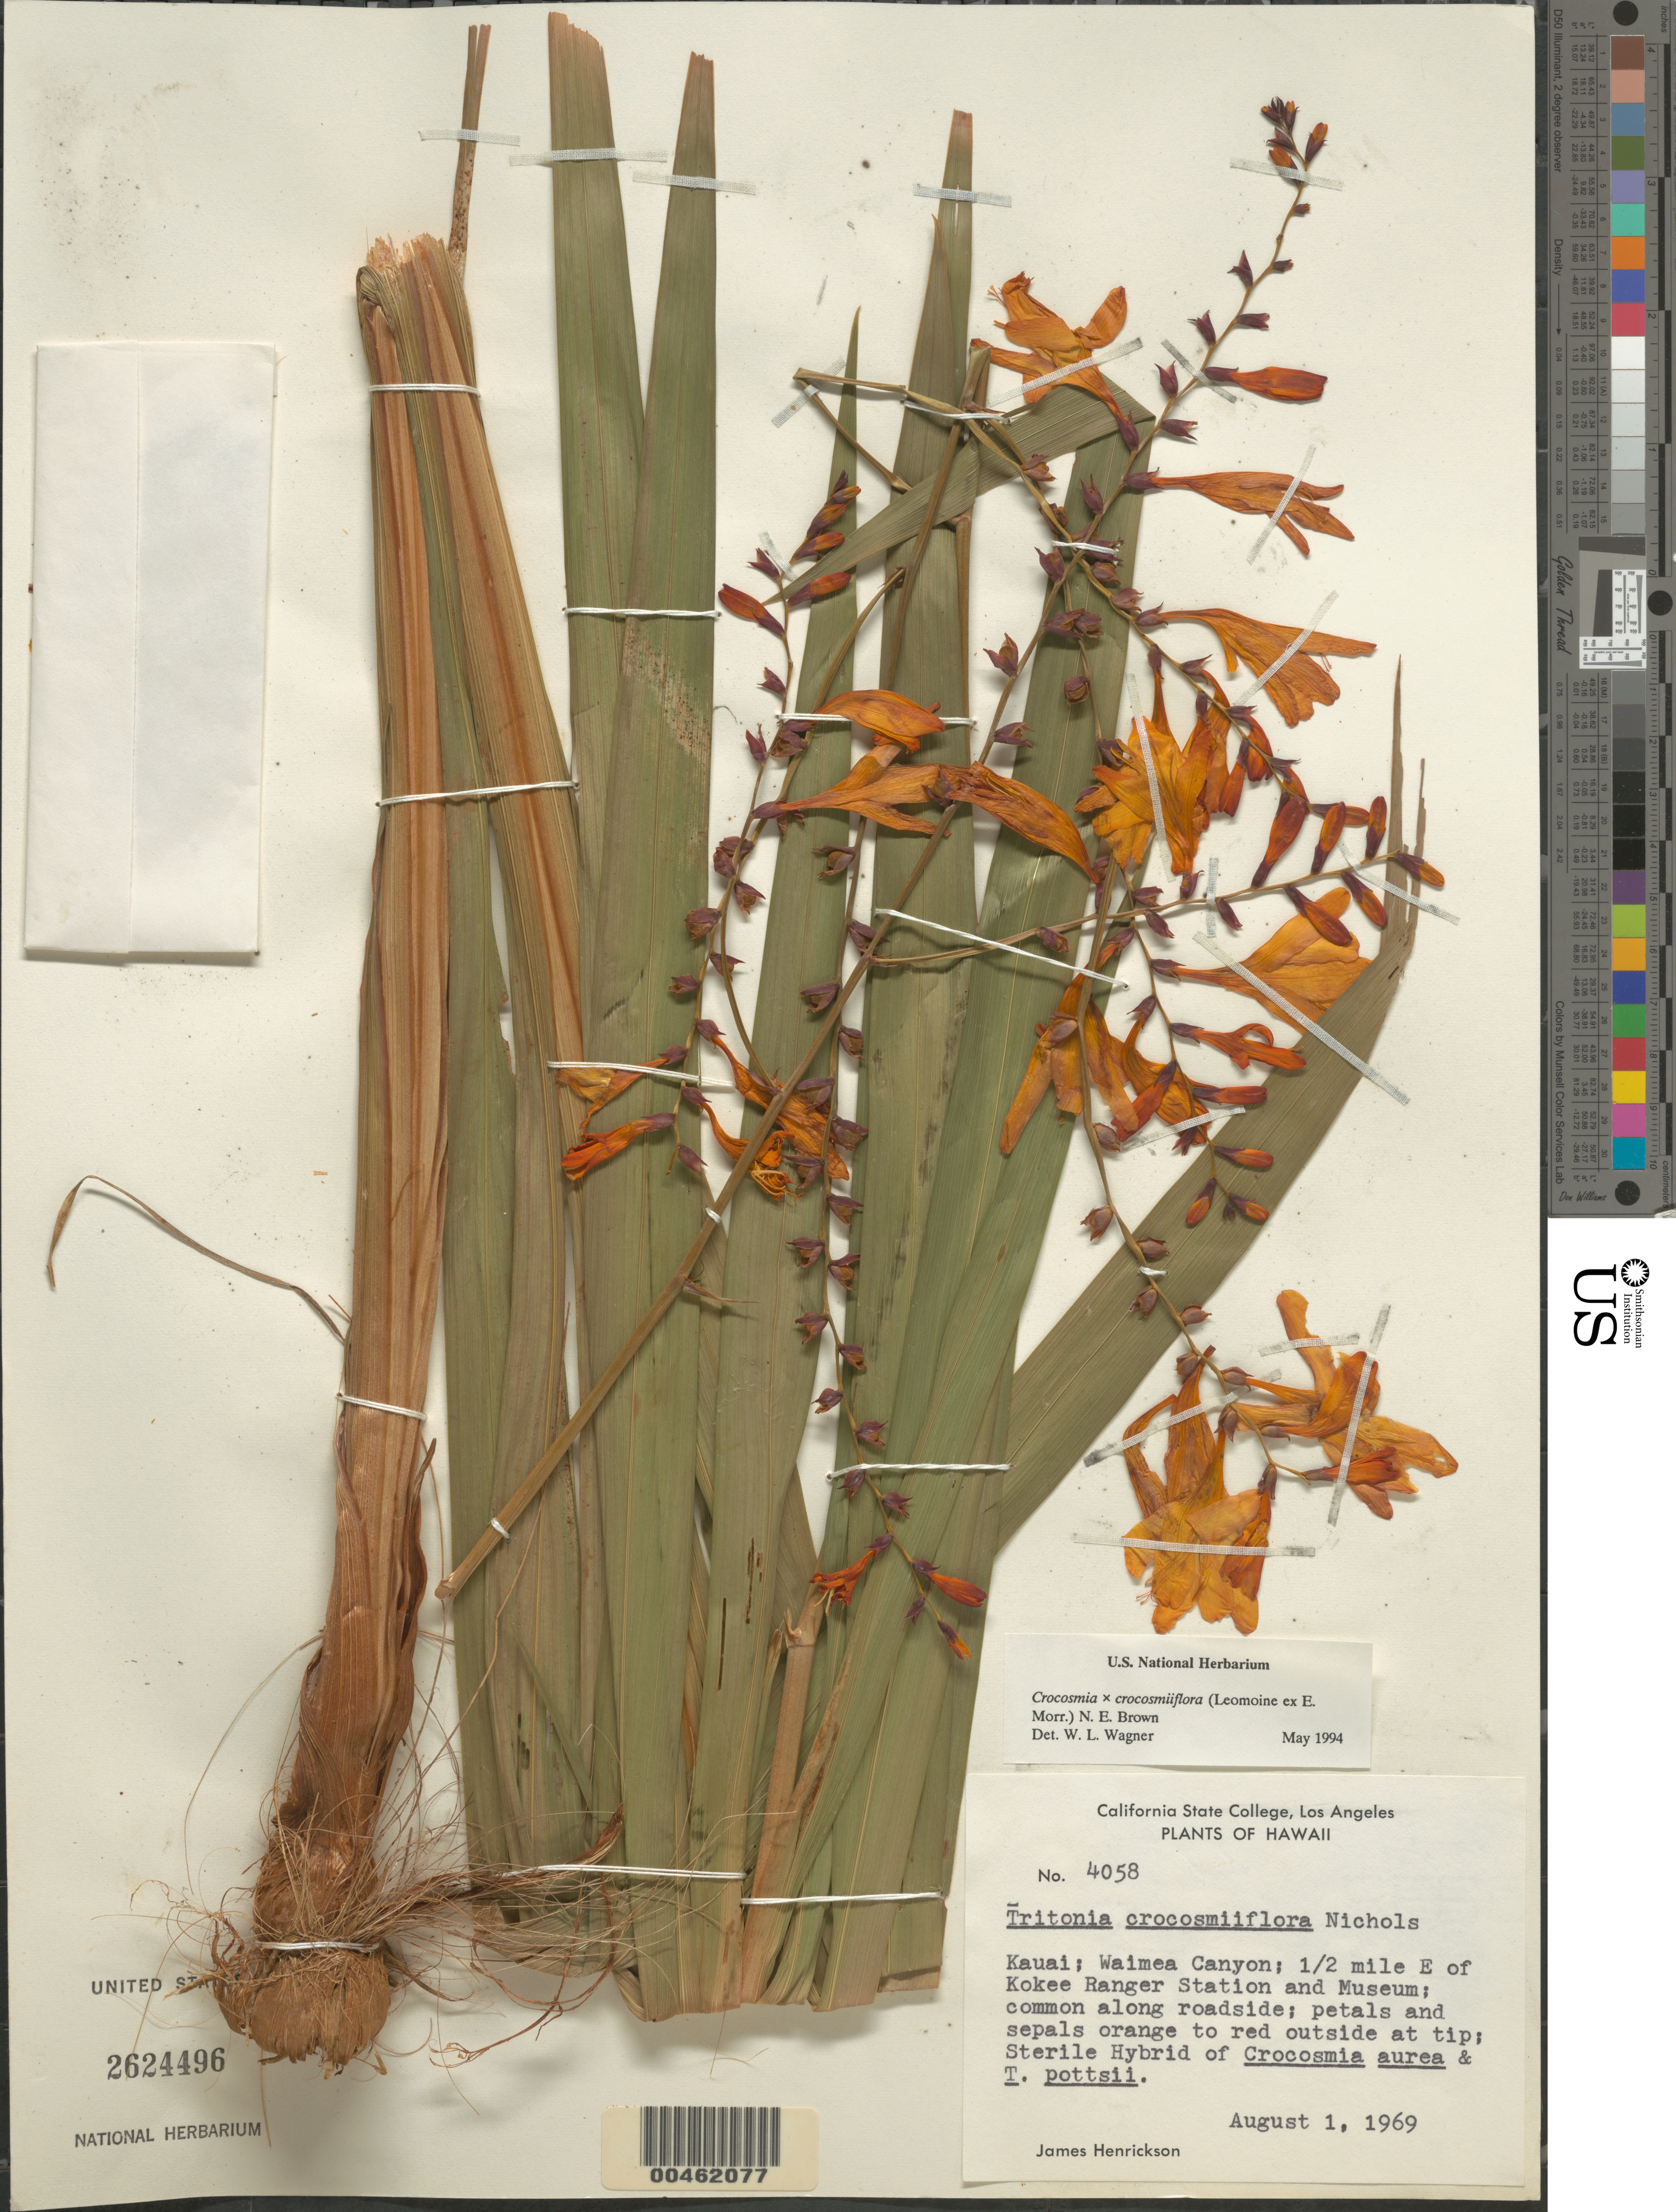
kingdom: Plantae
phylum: Tracheophyta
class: Liliopsida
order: Asparagales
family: Iridaceae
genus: Crocosmia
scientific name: Crocosmia x crocosmiiflora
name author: (Lemoine) N.E. Br.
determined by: Wagner, W. L., (BOT), Smithsonian Institution - National Museum of Natural History (UNITED STATES)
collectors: J. S. Henrickson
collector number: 4058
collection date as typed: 1 Aug 1969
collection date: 1969-08-01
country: United States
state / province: Hawaii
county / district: Kauai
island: Kaua'i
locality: Waimea Canyon, 0.5 mi E of Kokee Ranger Station and Museum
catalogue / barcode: US 2624496